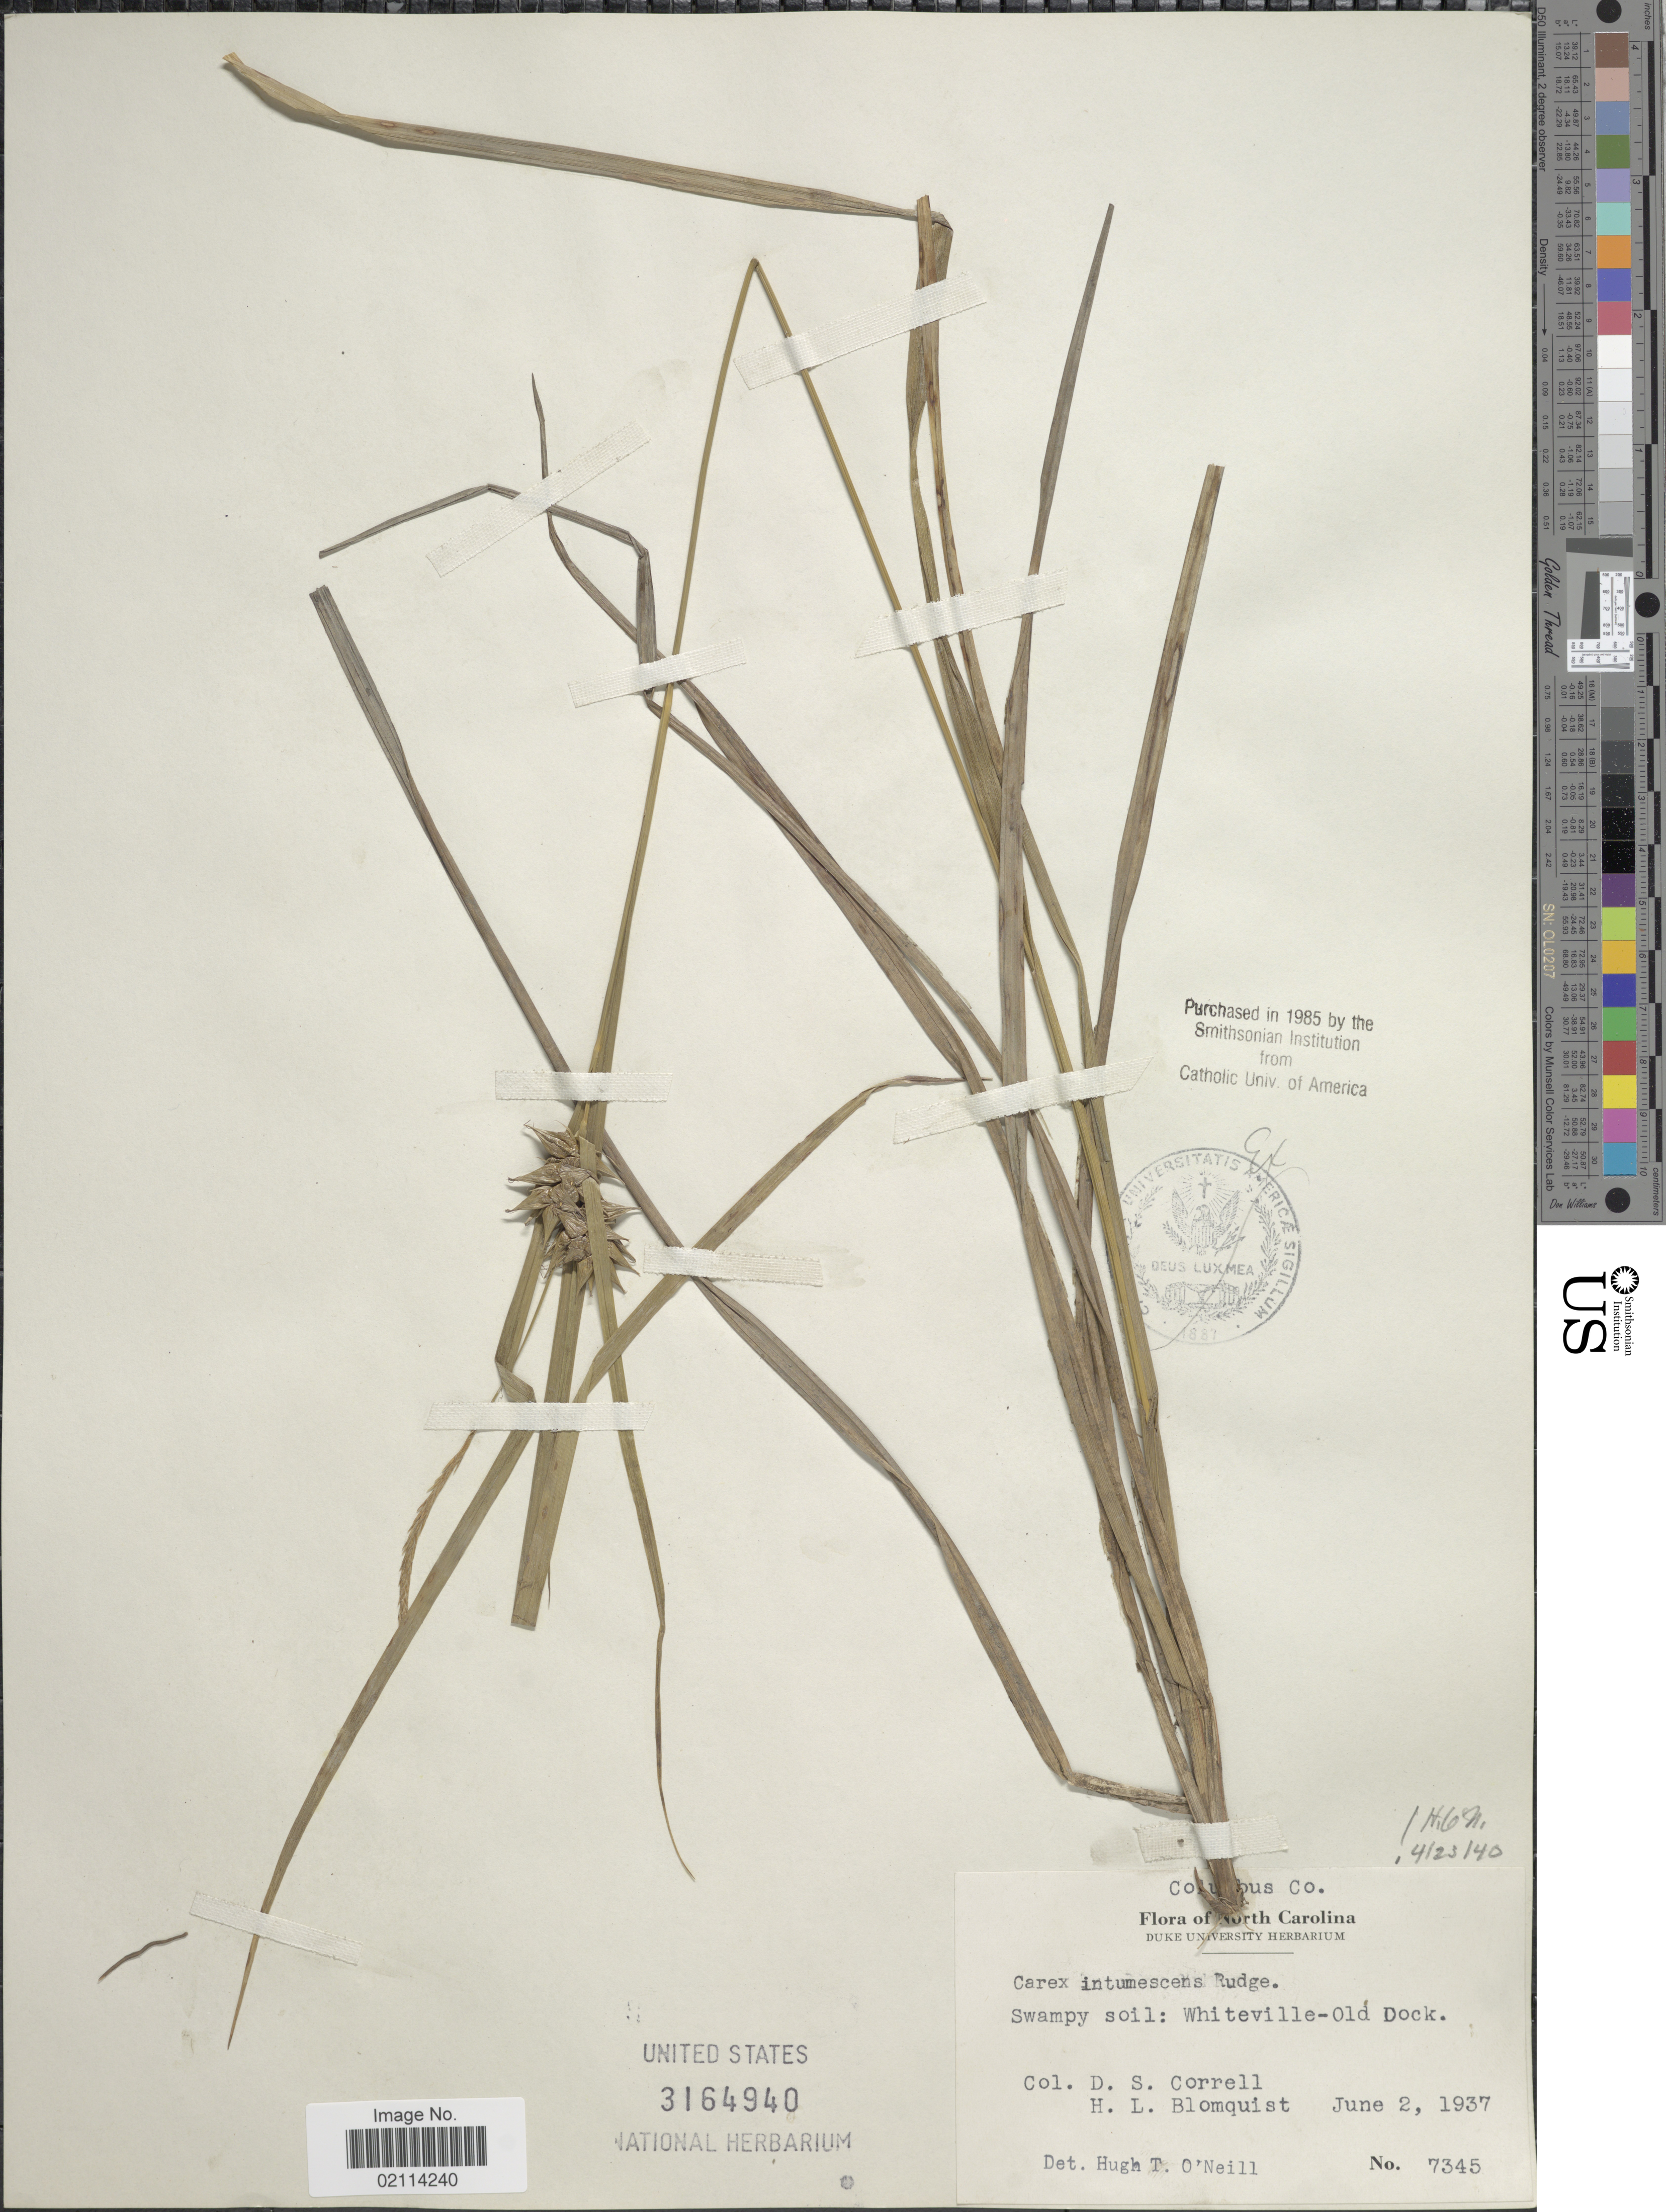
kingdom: Plantae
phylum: Tracheophyta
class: Liliopsida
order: Poales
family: Cyperaceae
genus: Carex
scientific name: Carex intumescens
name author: Rudge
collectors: D. S. Correll & H. Blomquist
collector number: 7345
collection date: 1937-06-02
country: United States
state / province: North Carolina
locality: Columbus Co., swampy soil: Whiteville-Old Dock.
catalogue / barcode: US 3164940